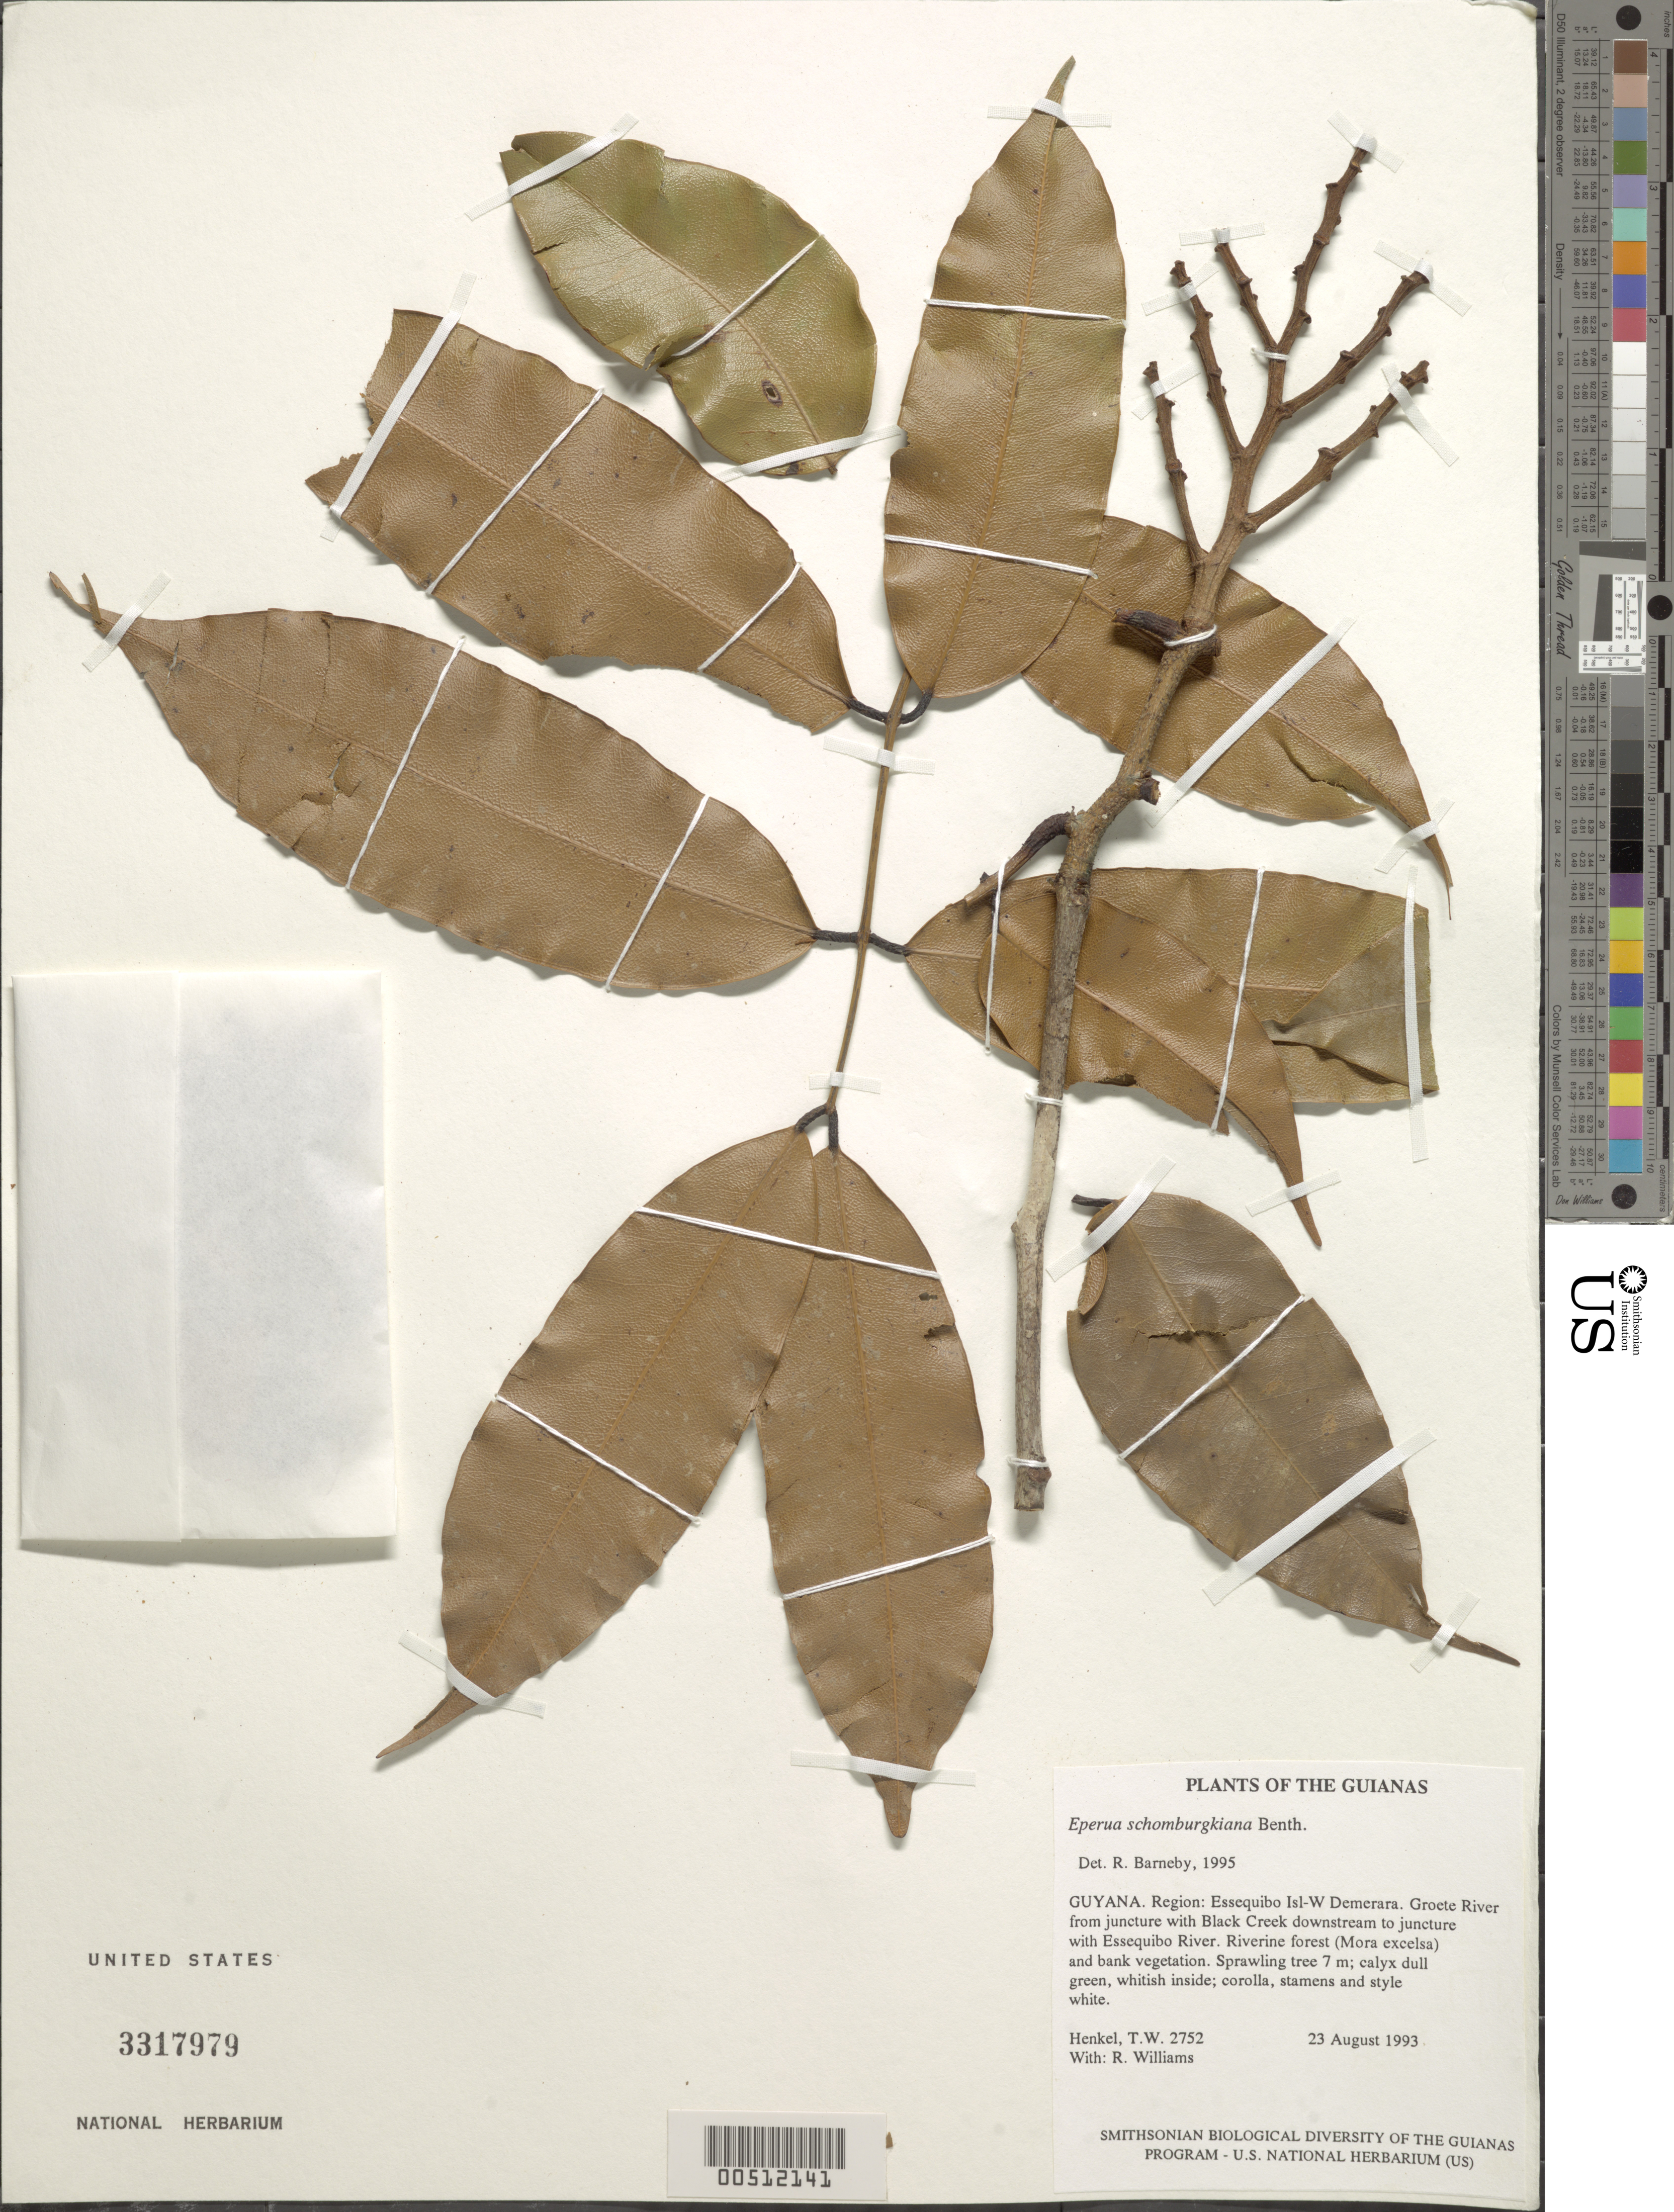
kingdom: Plantae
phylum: Tracheophyta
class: Magnoliopsida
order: Fabales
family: Fabaceae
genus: Eperua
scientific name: Eperua schomburgkiana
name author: Benth.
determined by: Barneby, Rupert C., (NY)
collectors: T. Henkel & R. Williams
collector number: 2752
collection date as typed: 23 August 1993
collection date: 1993-08-23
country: Guyana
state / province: Essequibo Isl-W. Demerara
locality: Groete R from juncture with Black Cr. downstream to juncture with Essequibo R.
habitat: Riverine forest (Mora excelsa) and bank vegetation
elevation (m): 8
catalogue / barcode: US 3317979